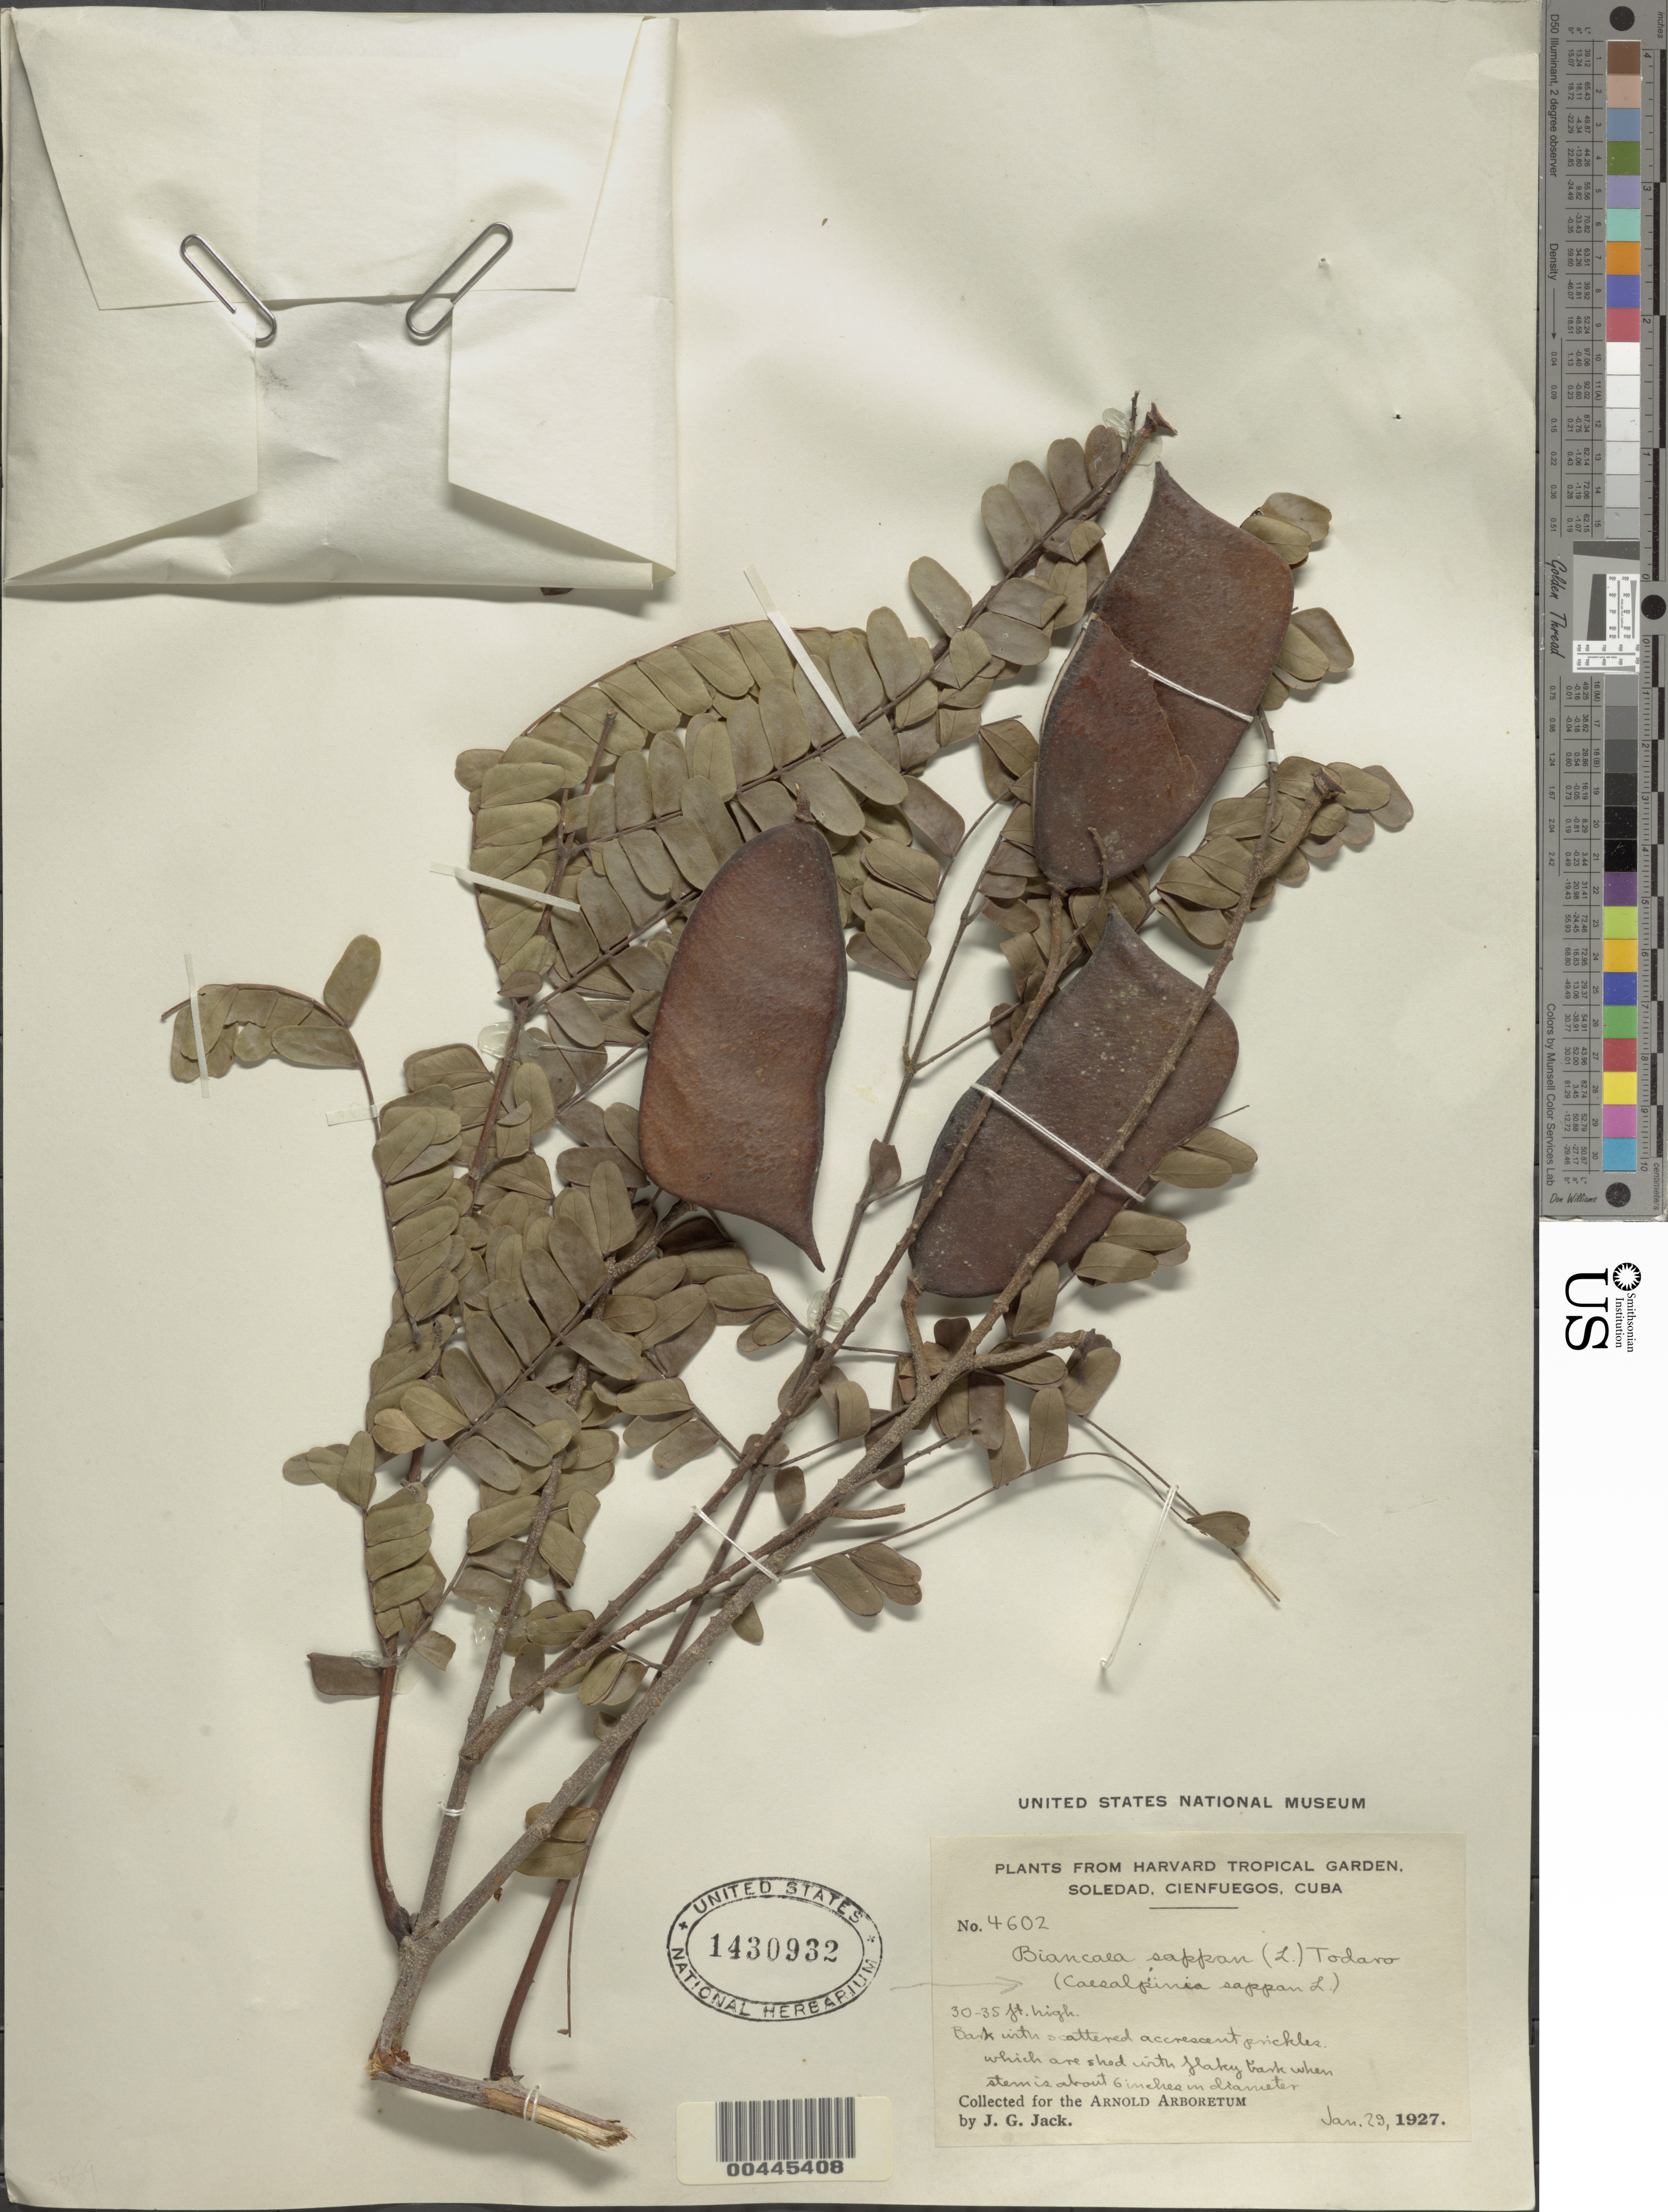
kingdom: Plantae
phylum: Tracheophyta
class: Magnoliopsida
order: Fabales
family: Fabaceae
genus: Biancaea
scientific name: Biancaea sappan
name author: (L.) Tod.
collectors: J. G. Jack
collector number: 4602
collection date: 1927-01-29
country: Cuba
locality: Harvard Tropical Garden, Soledad, Cienfuegos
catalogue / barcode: US 1430932